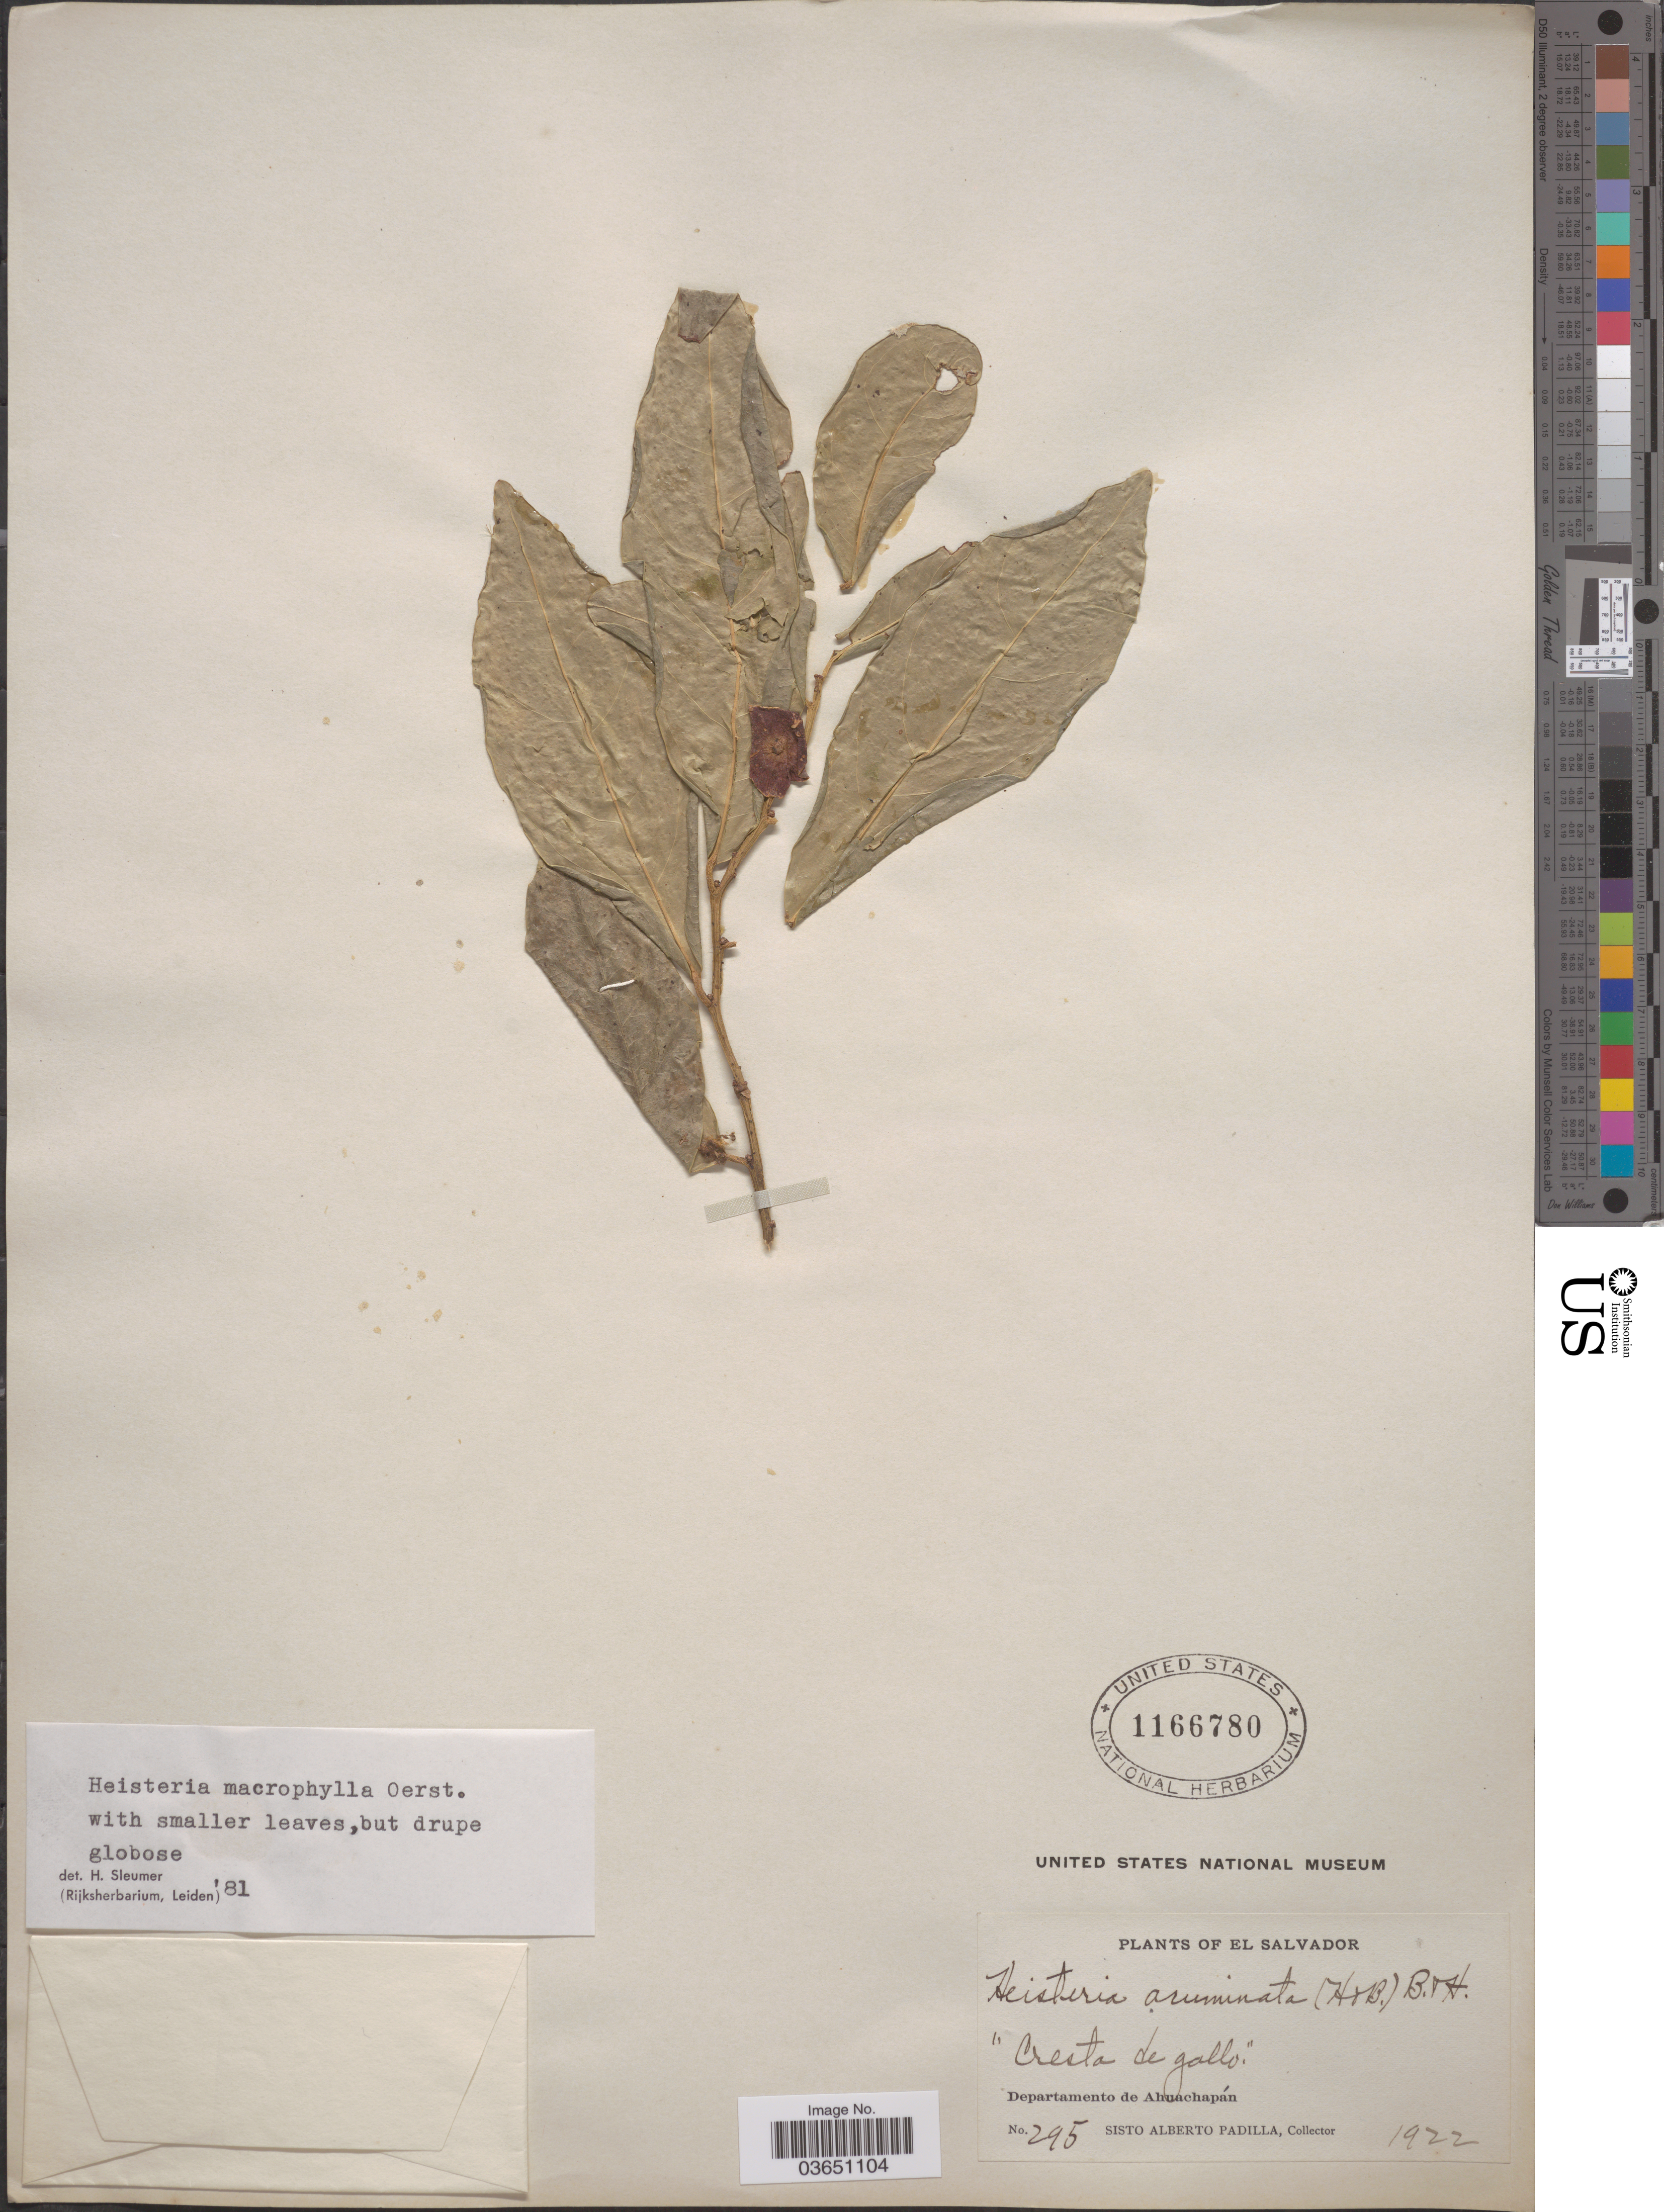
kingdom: Plantae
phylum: Tracheophyta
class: Magnoliopsida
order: Santalales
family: Erythropalaceae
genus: Heisteria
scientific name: Heisteria macrophylla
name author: Oerst.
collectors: S. A. Padilla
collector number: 295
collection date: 1922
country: El Salvador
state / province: Ahuachapan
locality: Departamento de Ahuachapán.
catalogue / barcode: US 1166780